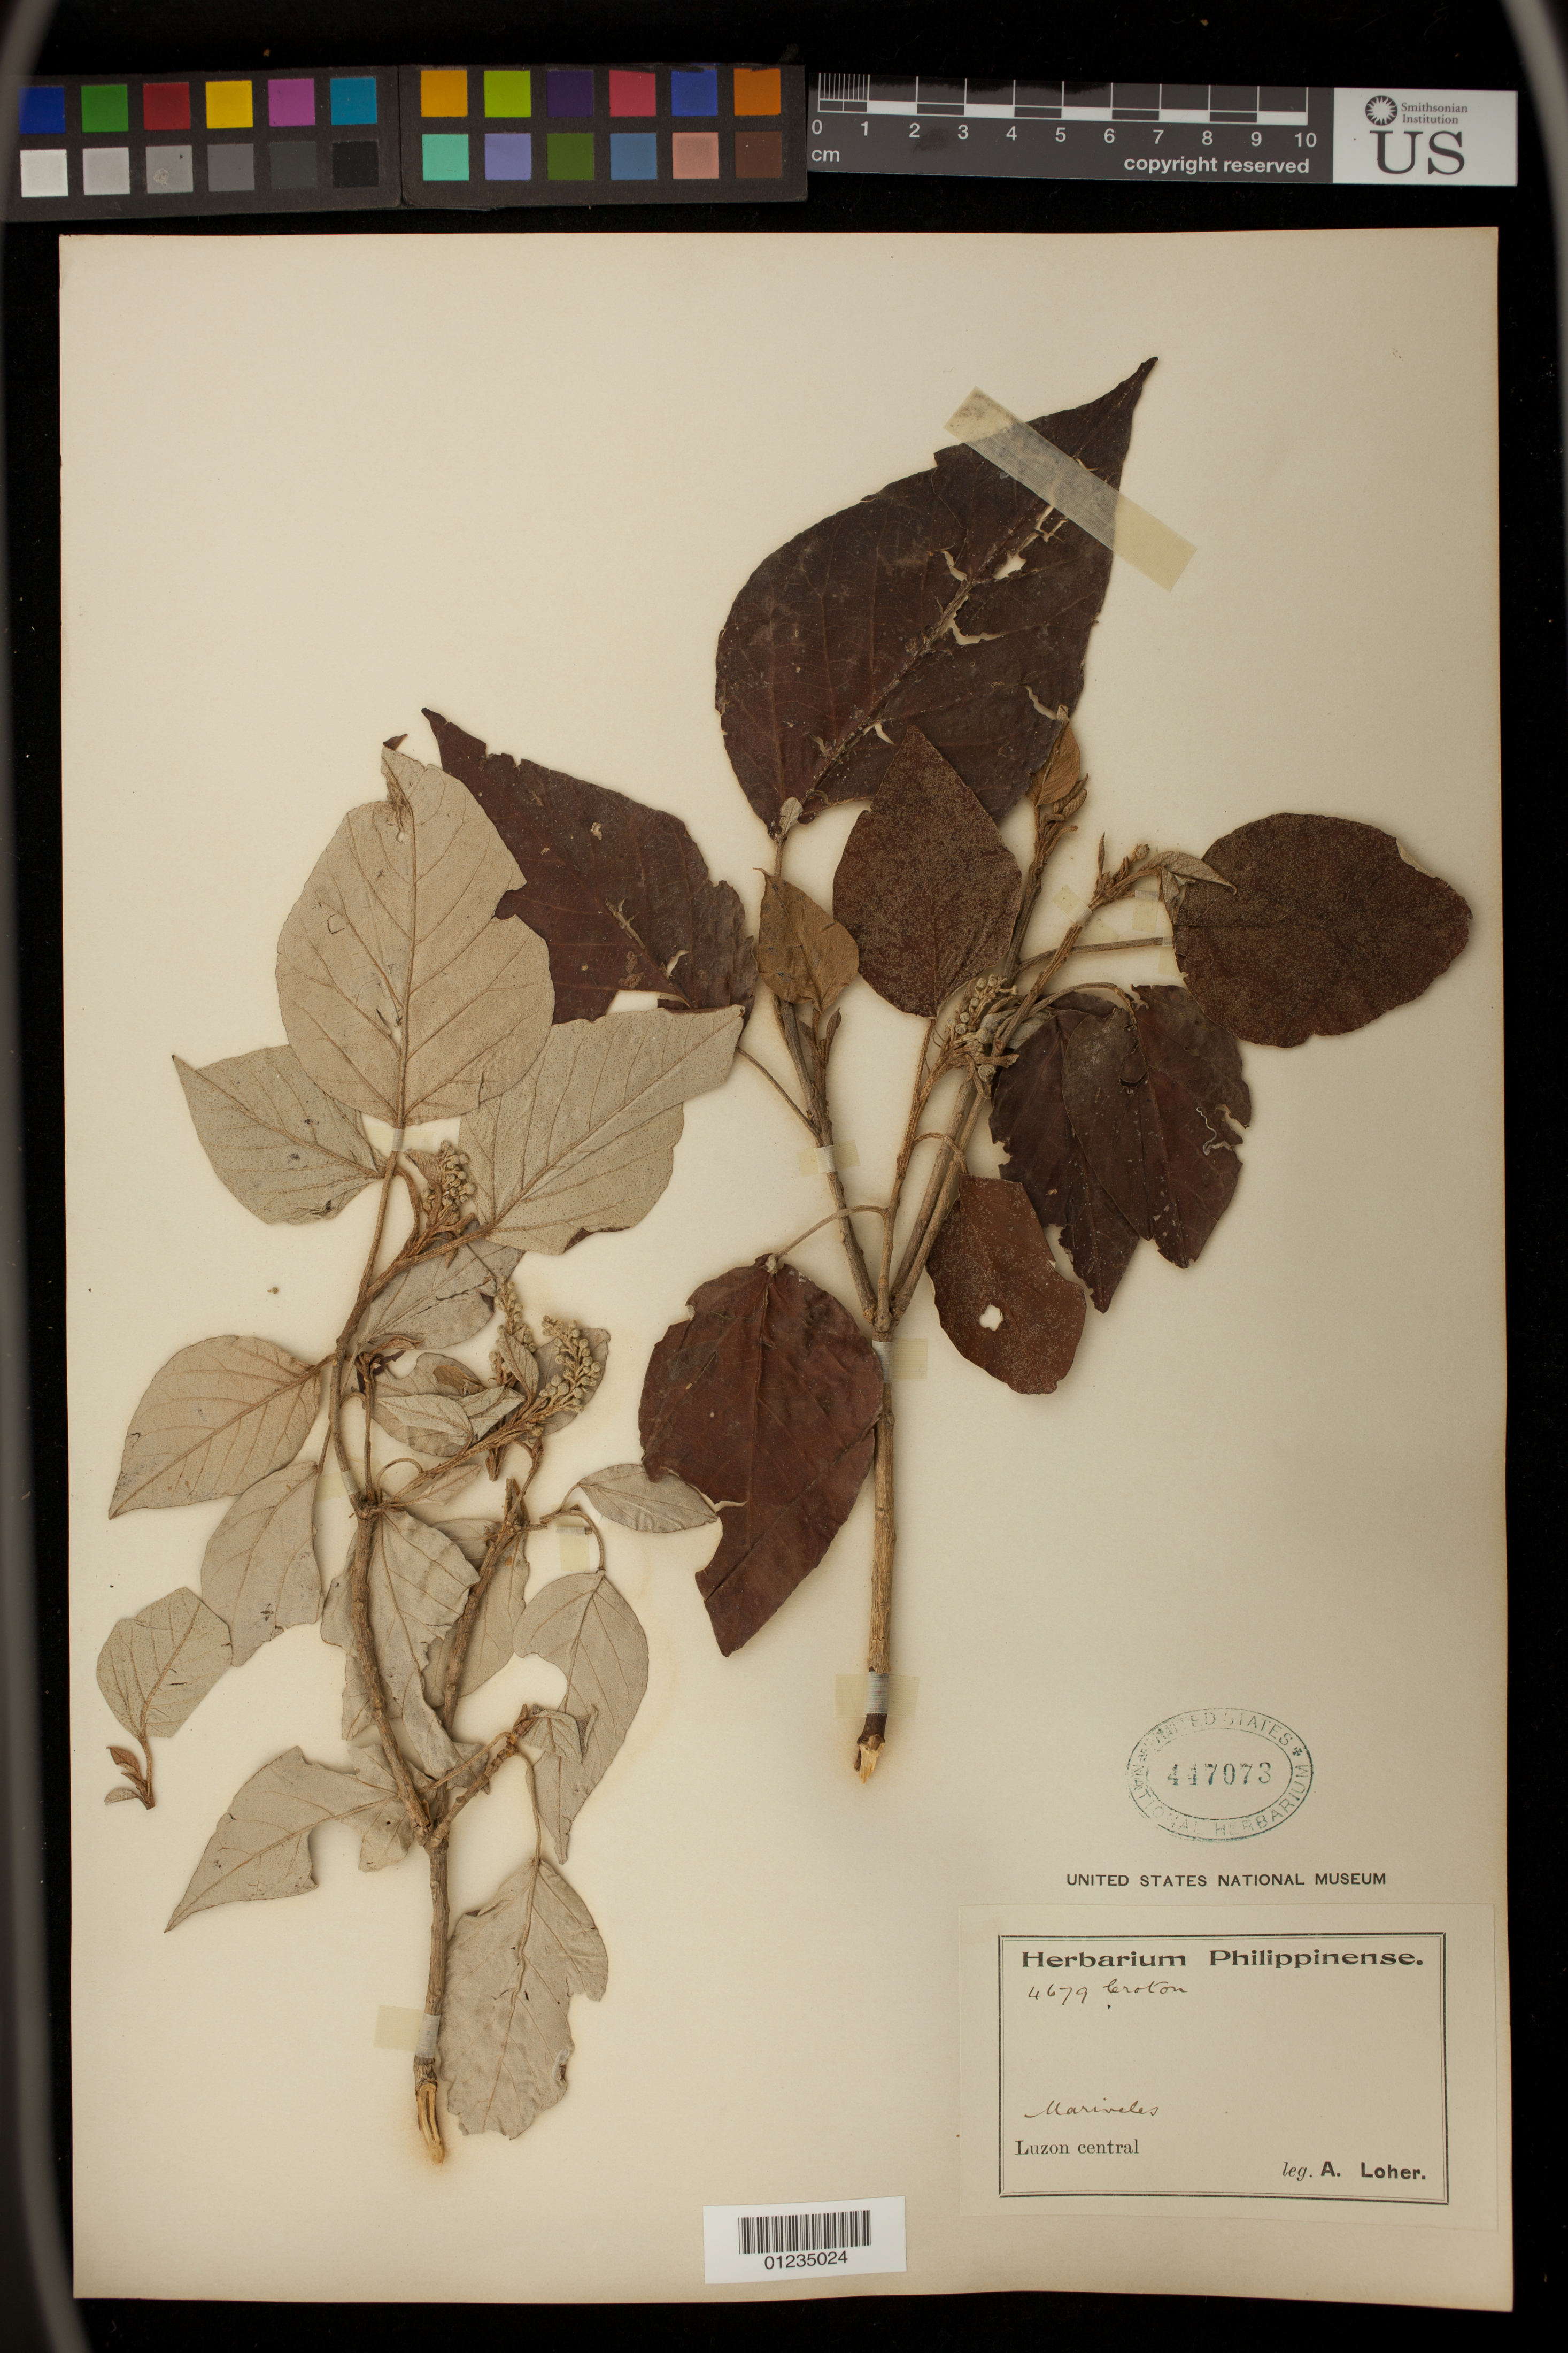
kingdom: Plantae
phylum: Tracheophyta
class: Magnoliopsida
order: Malpighiales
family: Euphorbiaceae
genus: Croton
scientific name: Croton sp.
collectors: A. Loher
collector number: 4679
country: Philippines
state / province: Central Luzon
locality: Mariveles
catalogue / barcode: US 447073